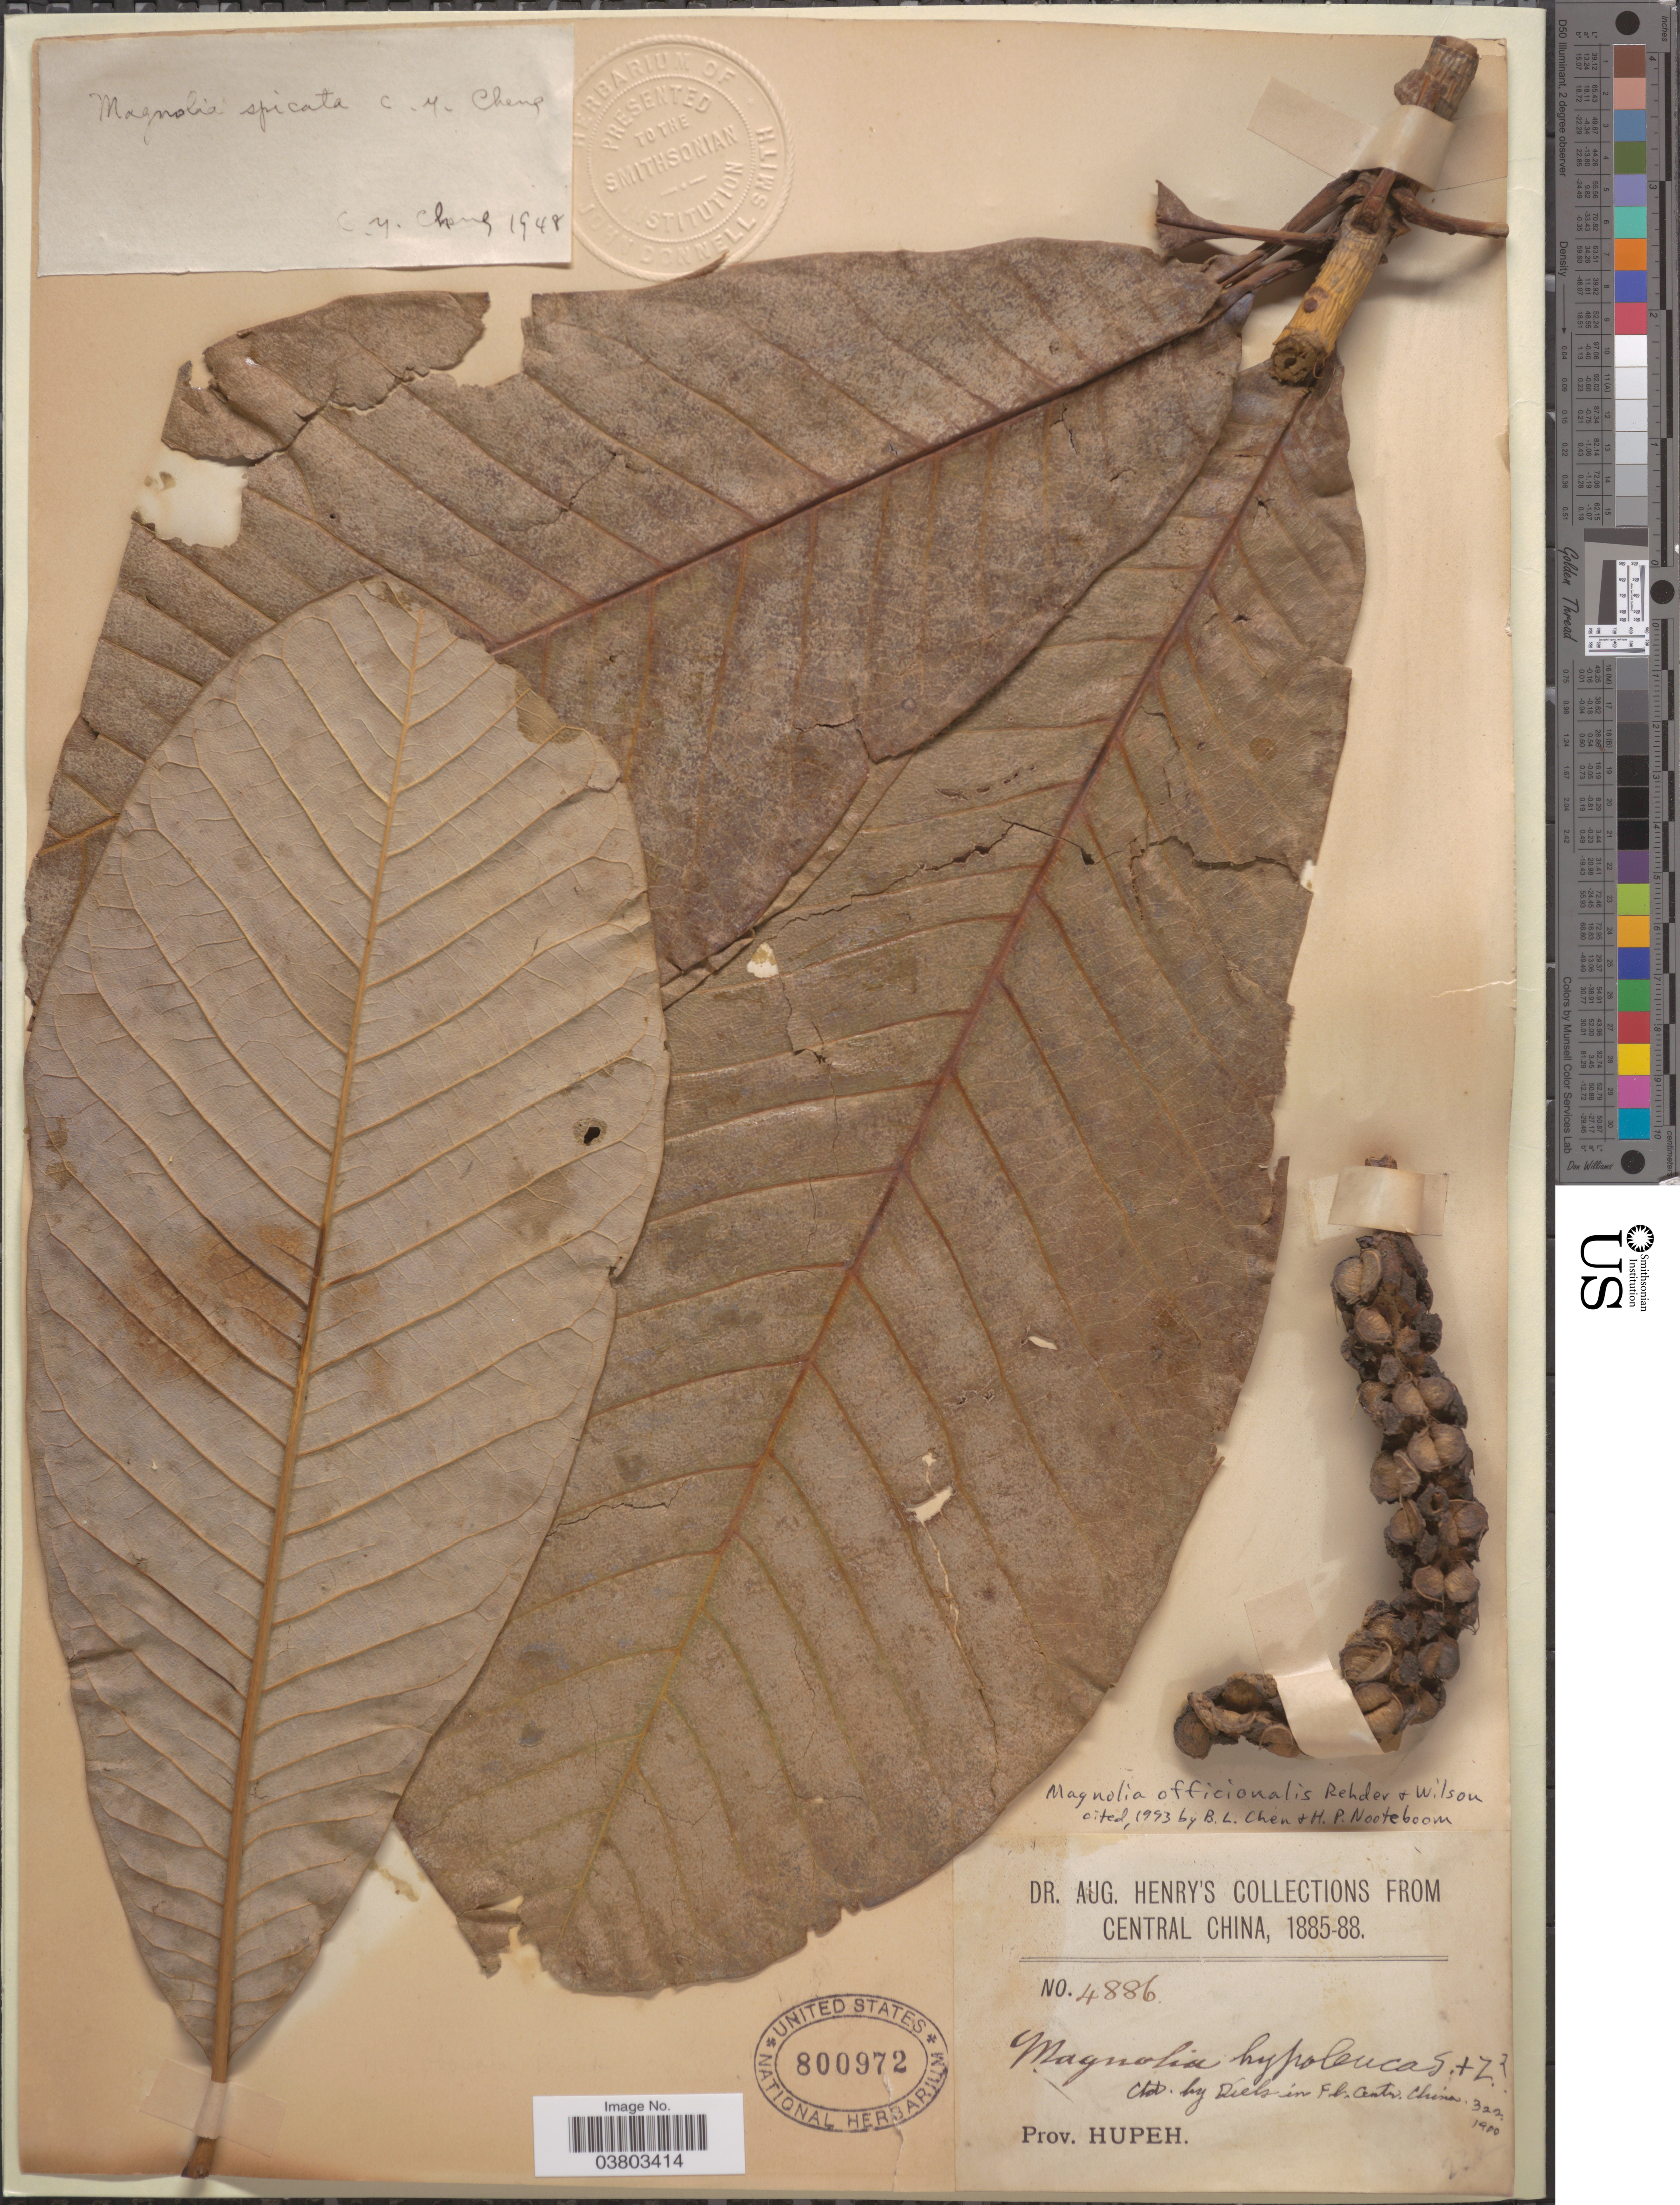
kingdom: Plantae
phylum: Tracheophyta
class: Magnoliopsida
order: Magnoliales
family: Magnoliaceae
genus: Magnolia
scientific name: Magnolia officinalis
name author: Rehder & E.H. Wilson in Sarg.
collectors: A. Henry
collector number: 4886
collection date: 1885/1888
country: China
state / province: Hubei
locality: Central China. Prov. Hupeh.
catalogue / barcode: US 800972